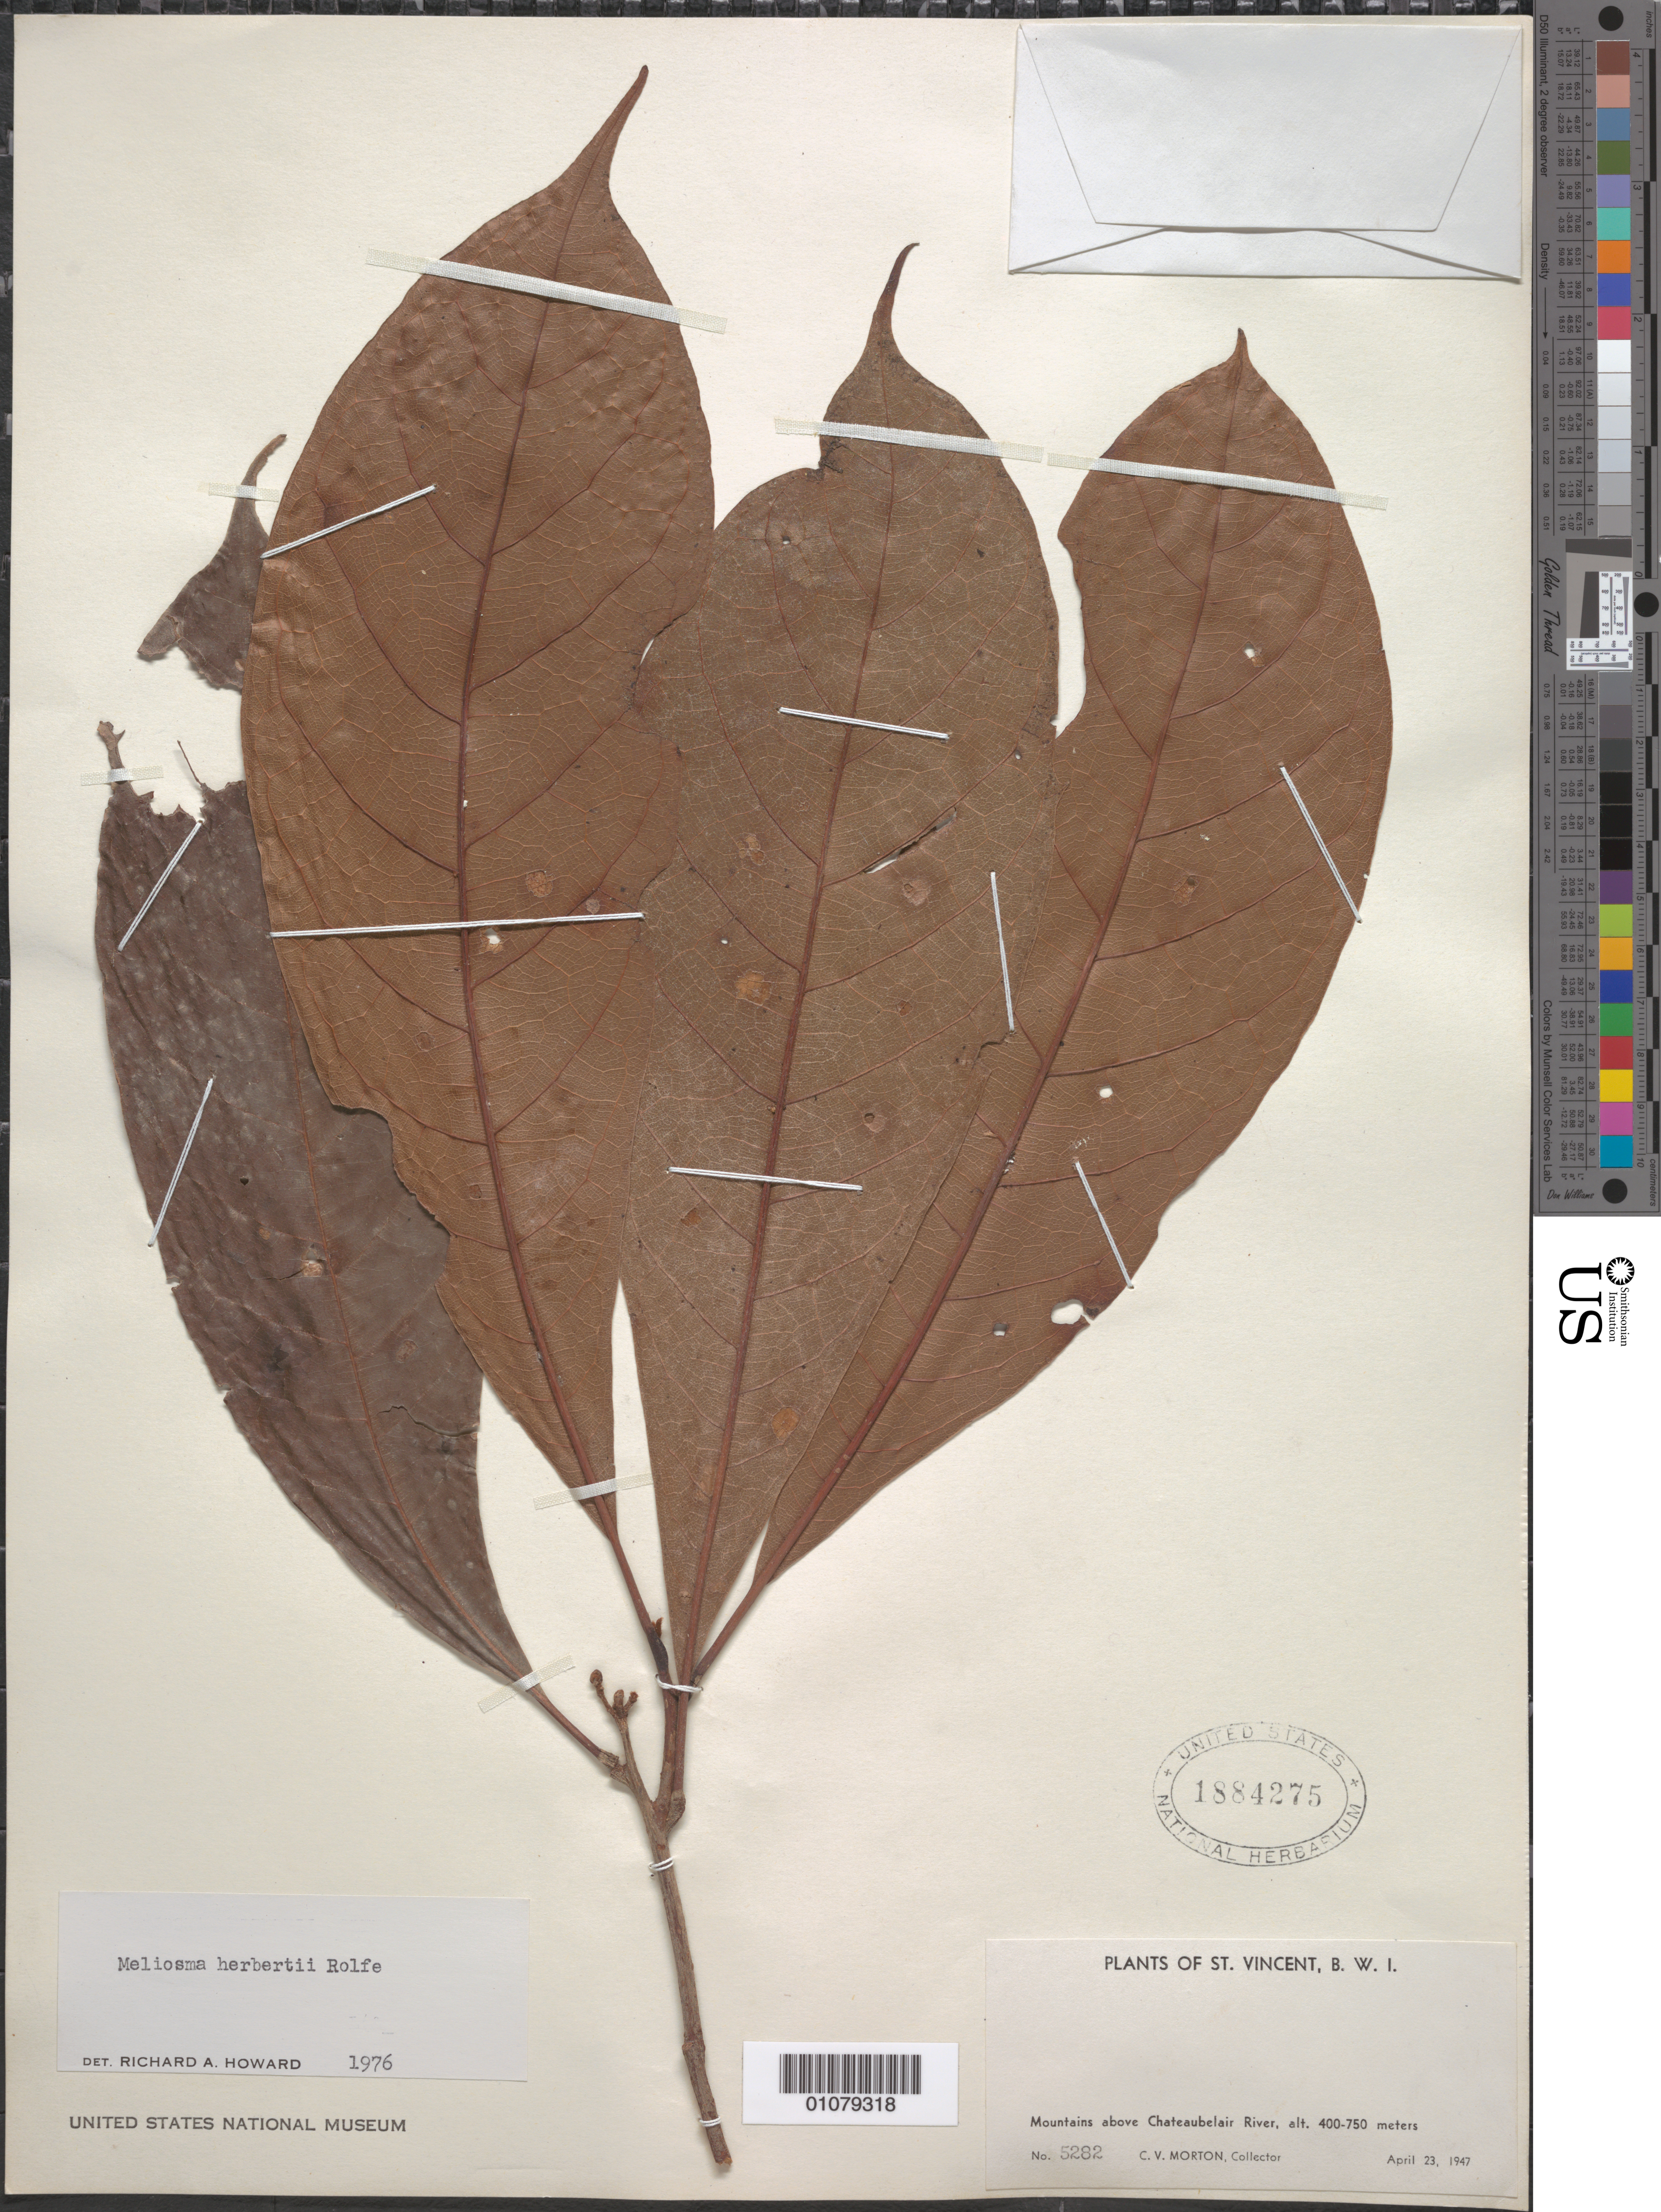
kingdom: Plantae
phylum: Tracheophyta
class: Magnoliopsida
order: Proteales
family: Sabiaceae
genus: Meliosma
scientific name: Meliosma herbertii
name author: Rolfe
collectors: C. V. Morton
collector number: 5282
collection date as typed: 23 Apr 1947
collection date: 1947-04-23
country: St. Vincent - Grenadines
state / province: Saint David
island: St. Vincent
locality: Mountains above Chateaubelair River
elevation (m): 400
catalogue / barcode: US 1884275